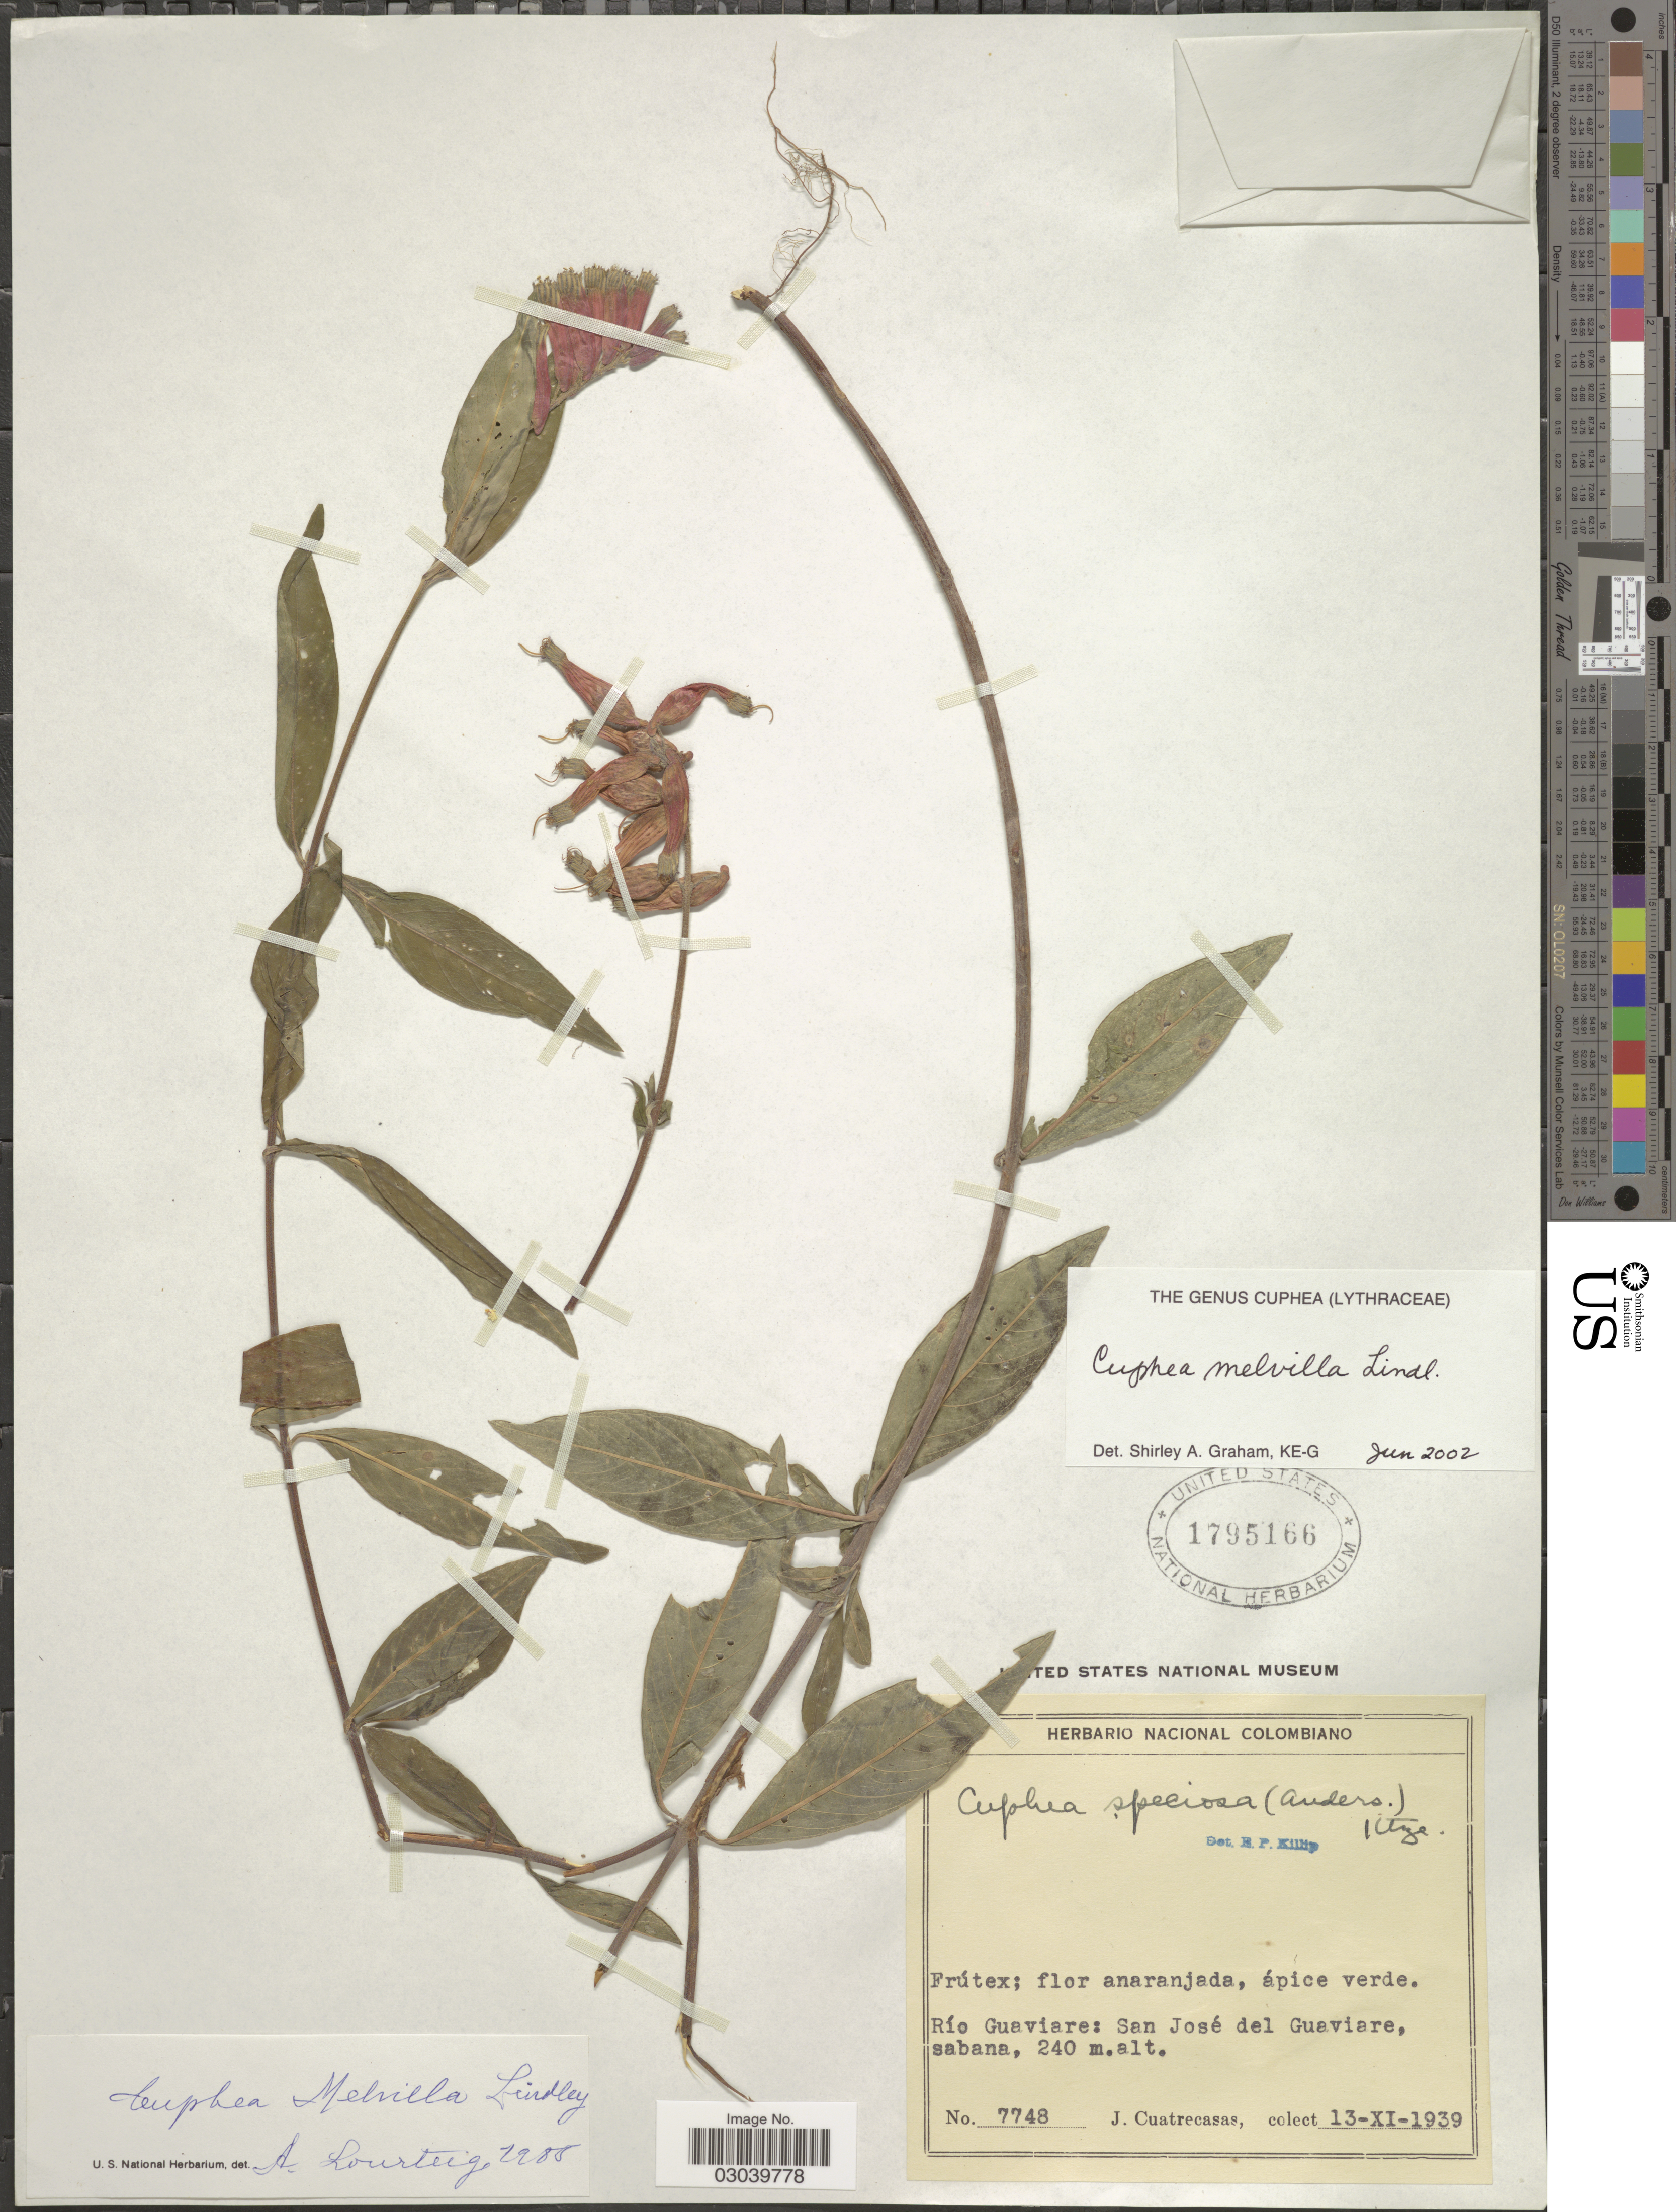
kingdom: Plantae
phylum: Tracheophyta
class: Magnoliopsida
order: Myrtales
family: Lythraceae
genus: Cuphea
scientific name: Cuphea melvilla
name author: Lindl.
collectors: J. Cuatrecasas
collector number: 7748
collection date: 1939-11-13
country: Colombia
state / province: Guaviare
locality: Río Guaviare: San José del Guaviare, sabana.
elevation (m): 240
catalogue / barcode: US 1795166